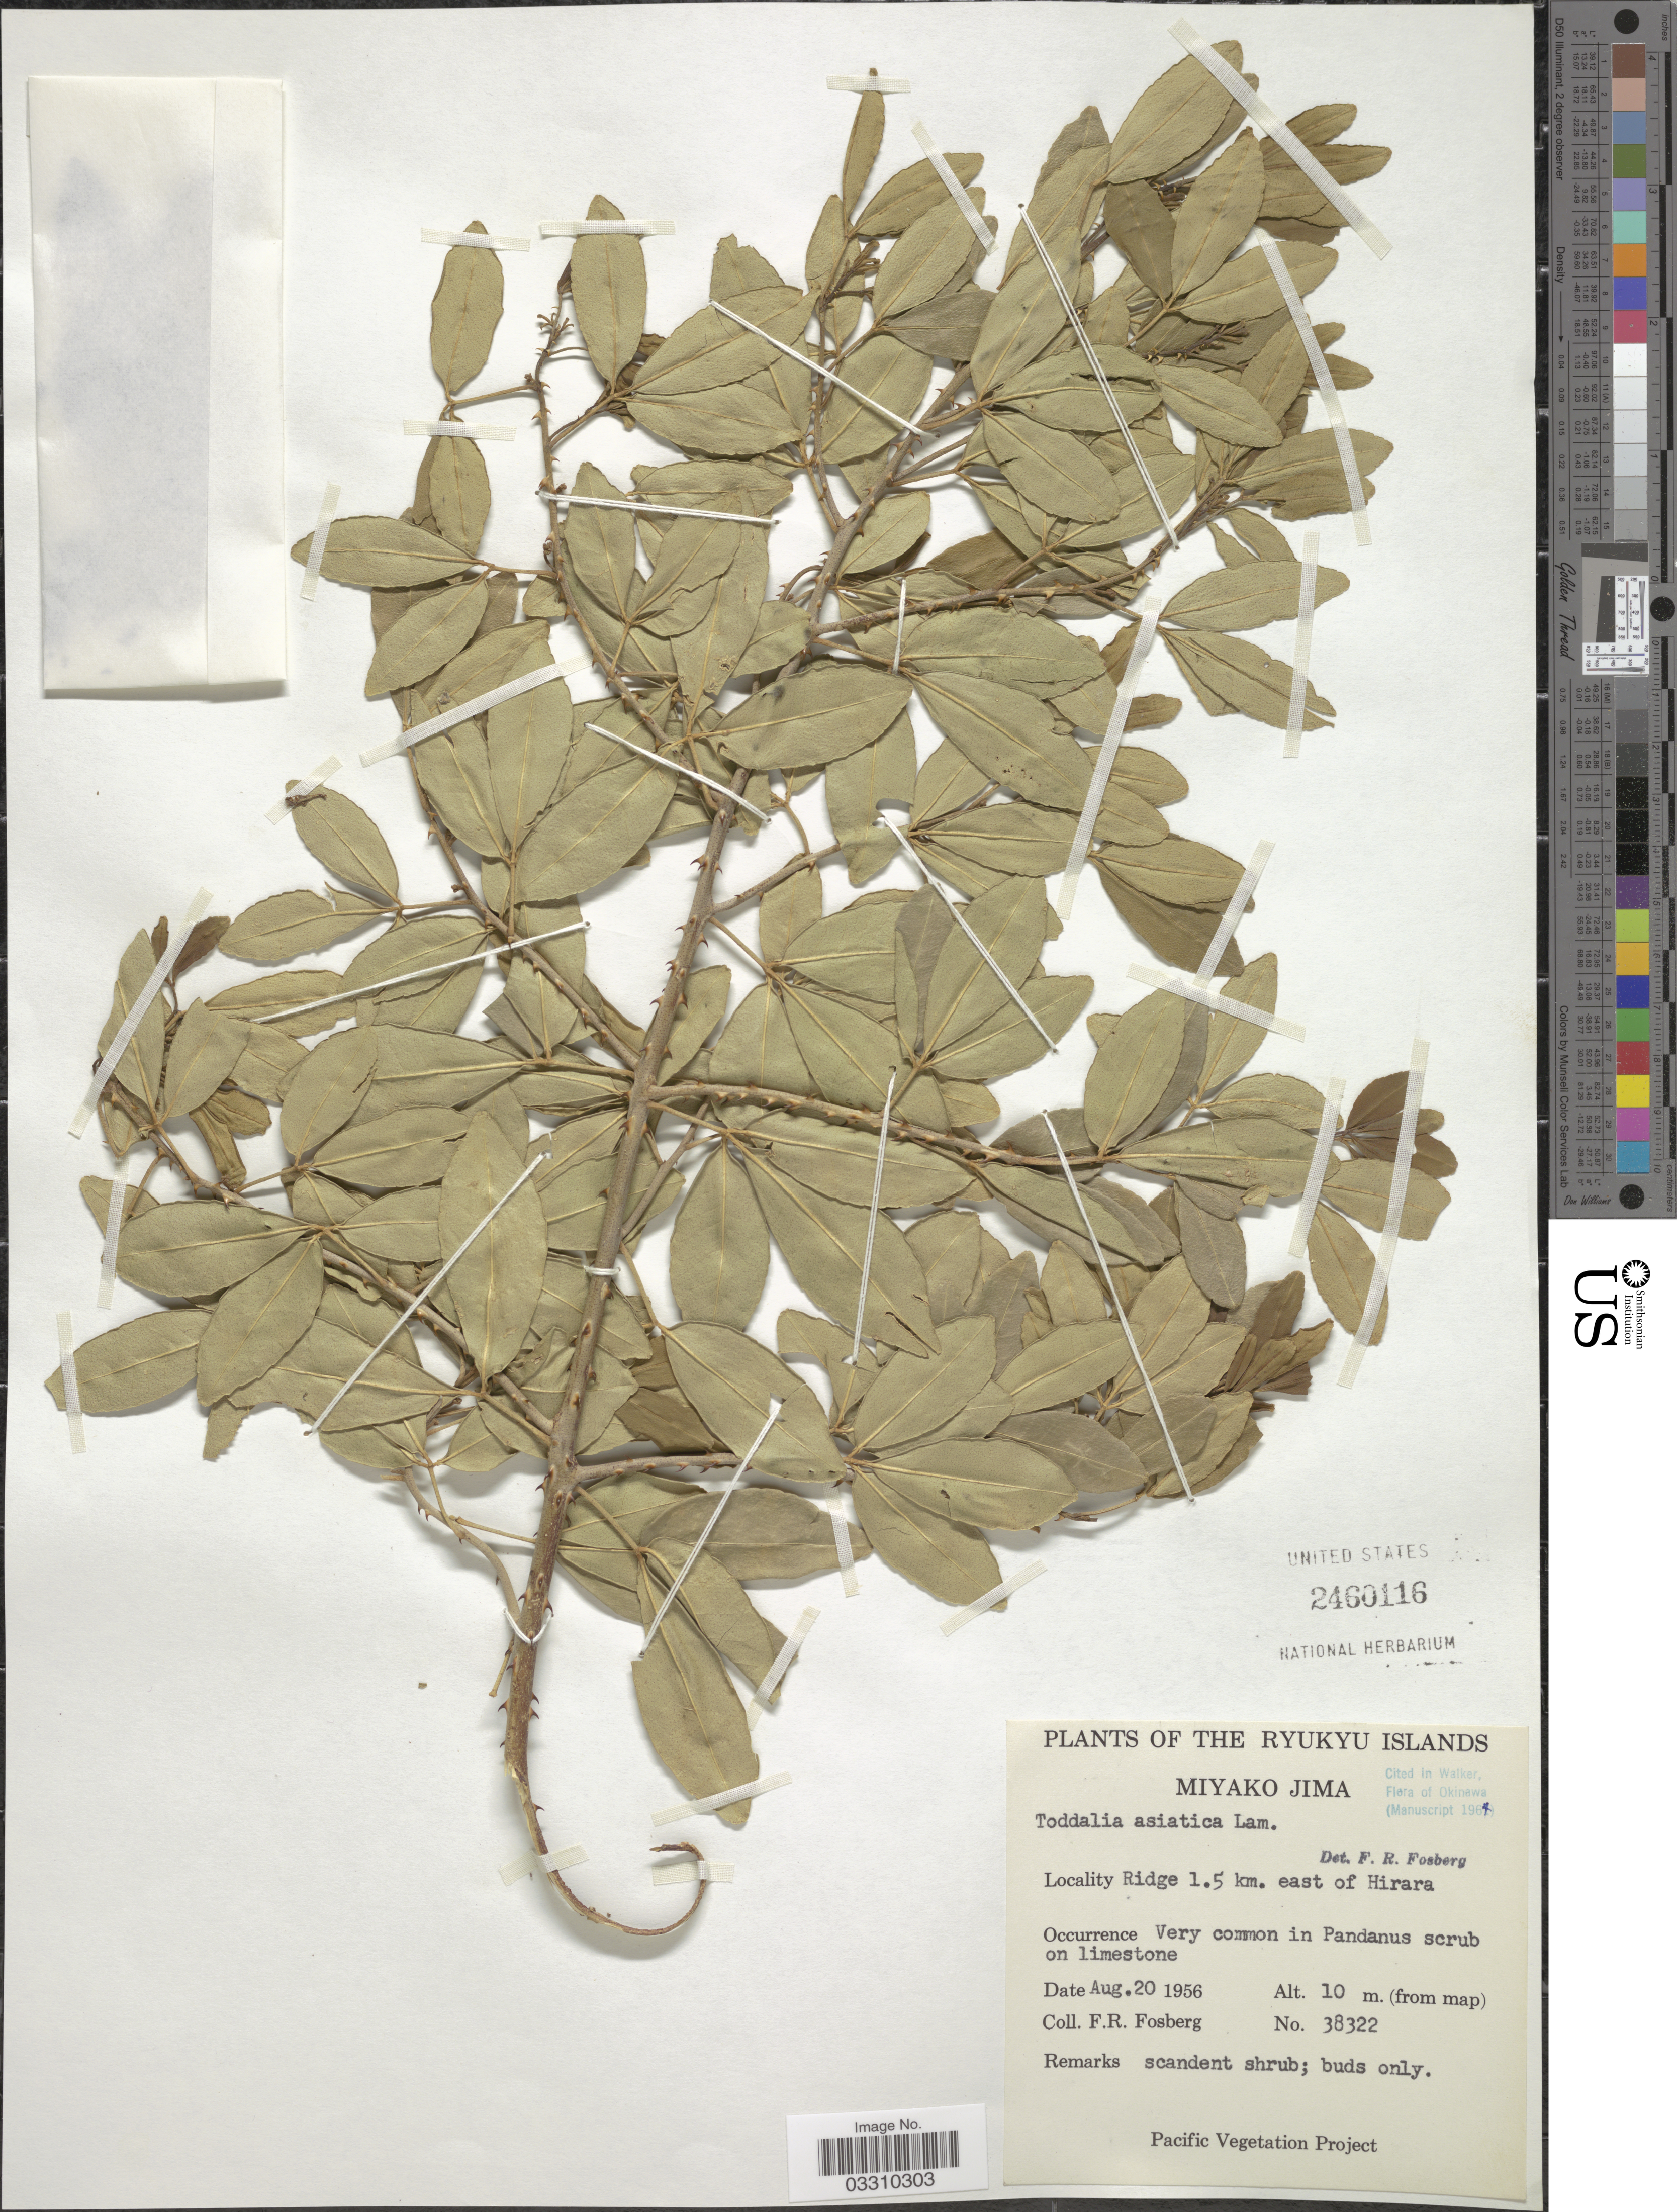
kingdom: Plantae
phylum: Tracheophyta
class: Magnoliopsida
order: Sapindales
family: Rutaceae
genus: Zanthoxylum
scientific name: Zanthoxylum asiaticum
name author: (L.) Appelhans et al.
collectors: F. R. Fosberg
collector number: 38322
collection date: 1956-08-20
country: Japan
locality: The Ryukyu Islands. Miyako Jima.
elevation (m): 10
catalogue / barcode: US 2460116